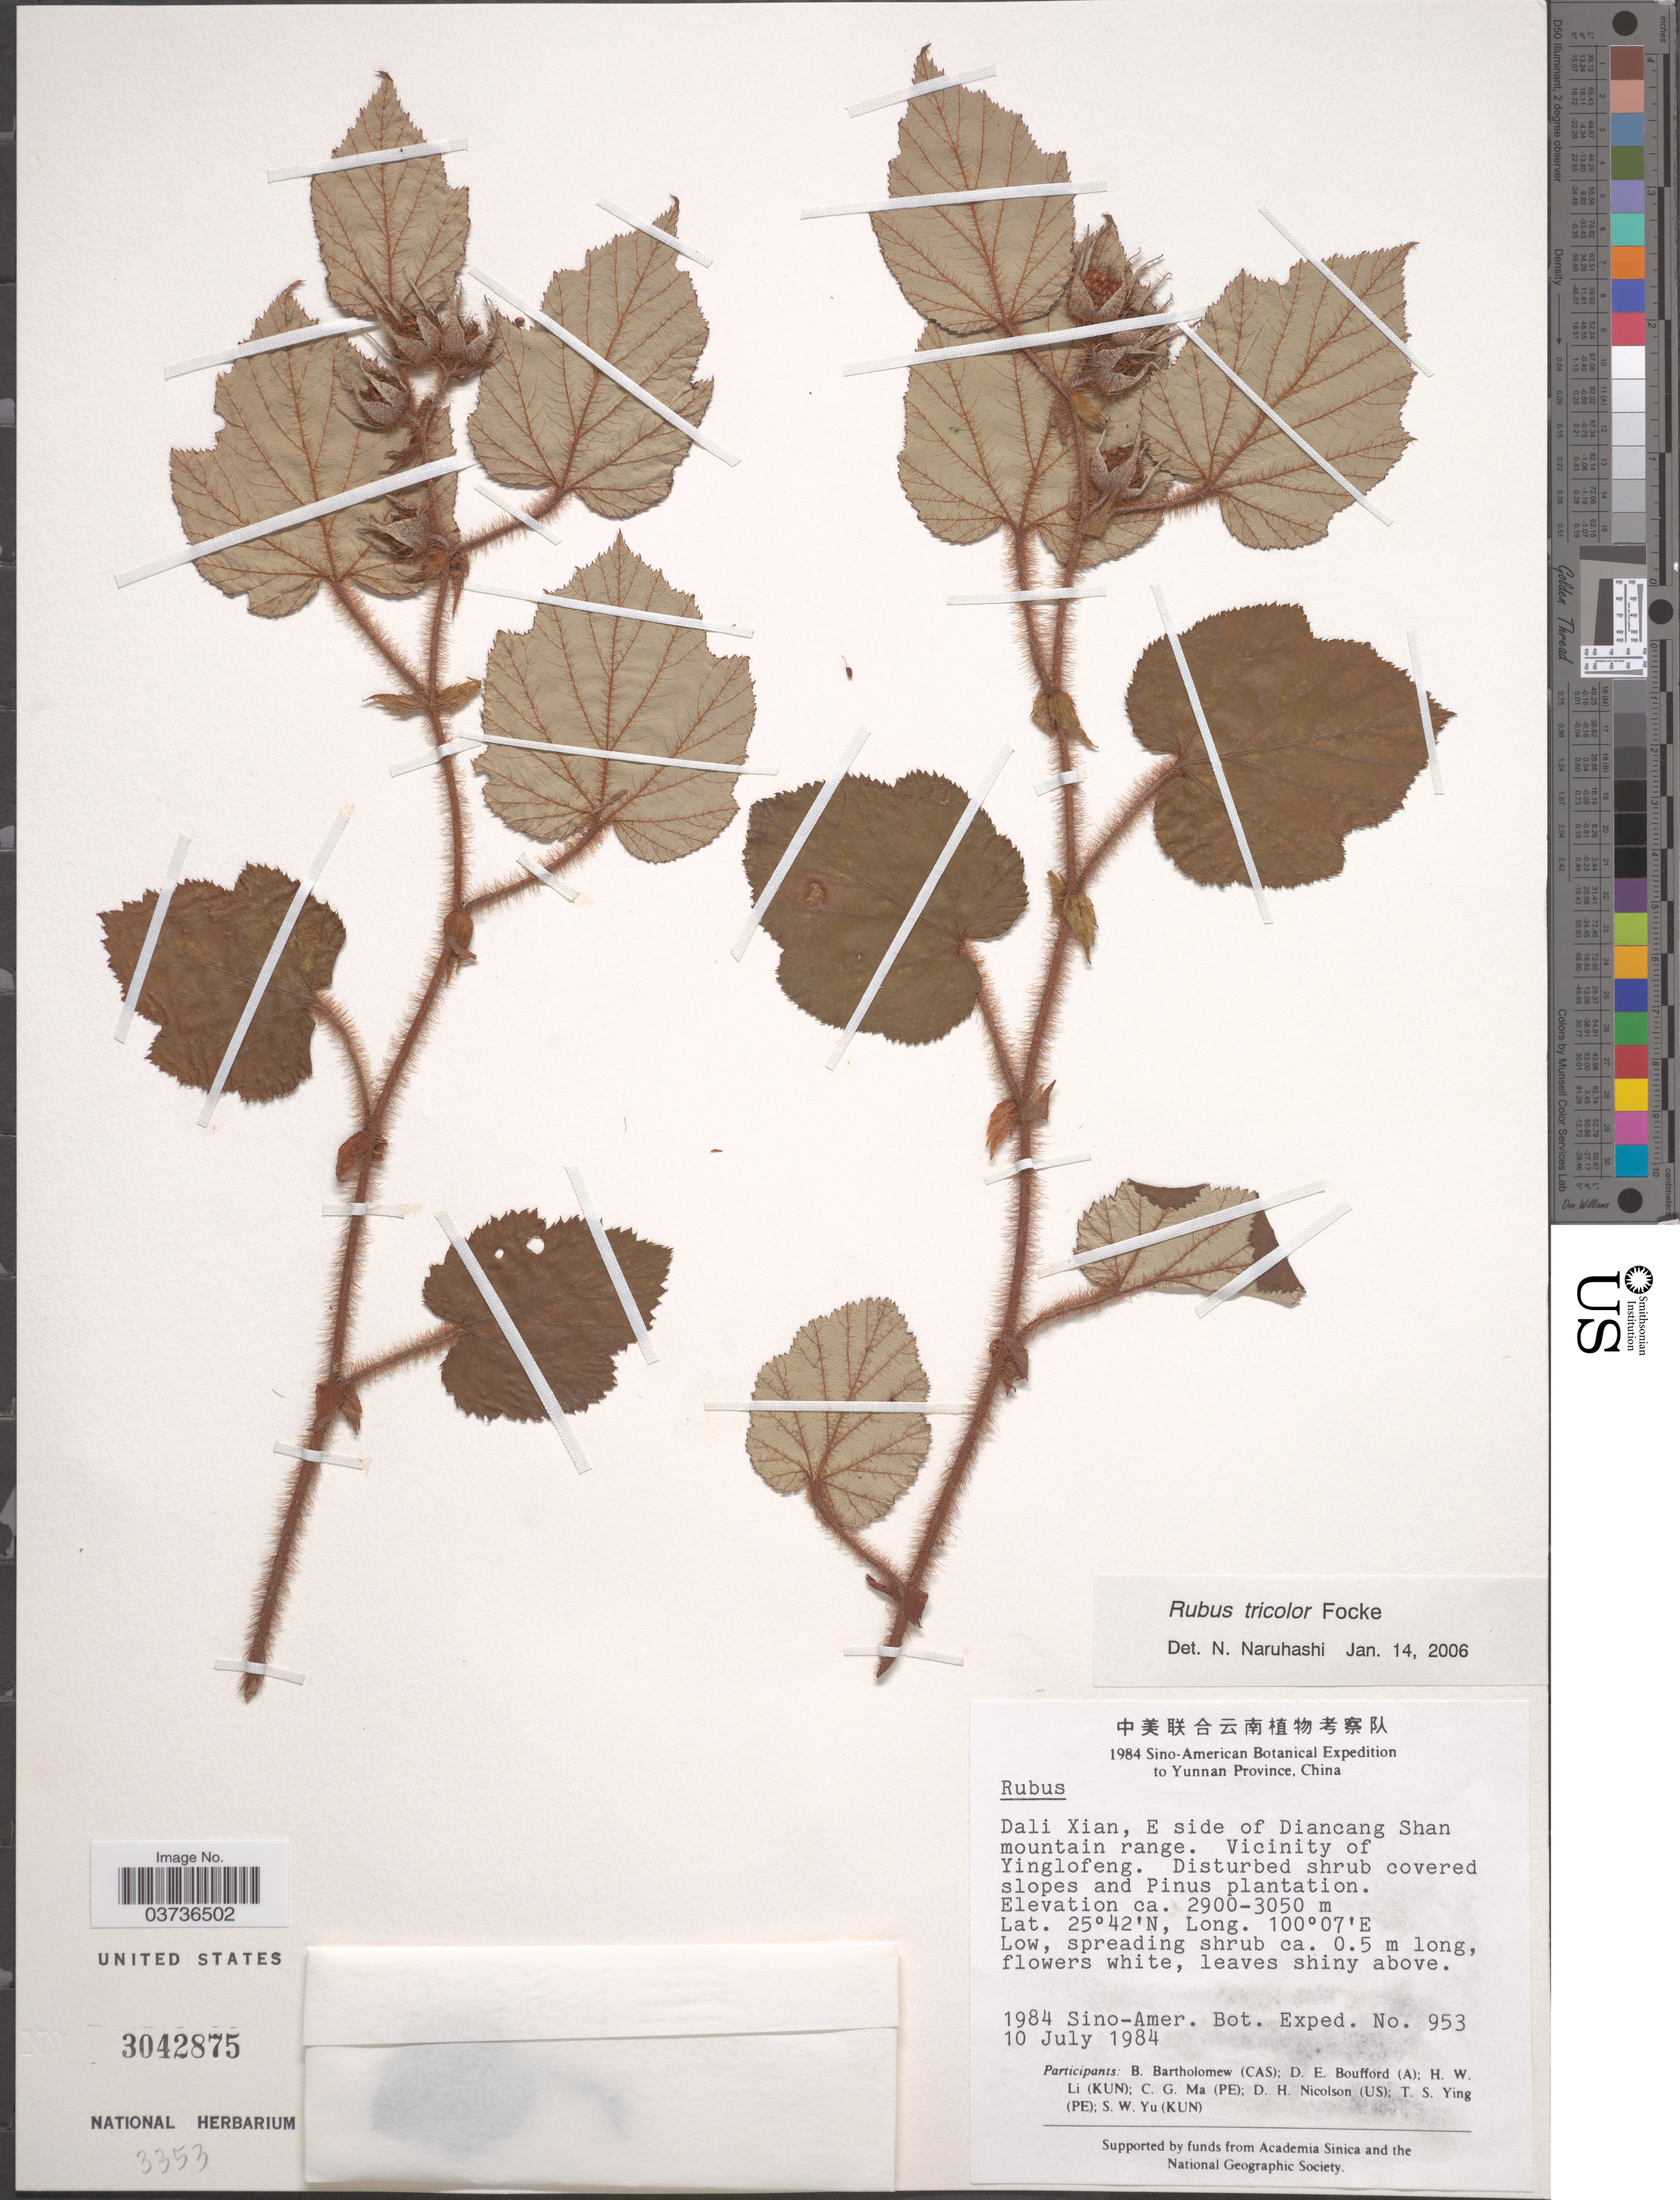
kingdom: Plantae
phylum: Tracheophyta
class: Magnoliopsida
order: Rosales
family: Rosaceae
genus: Rubus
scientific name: Rubus tricolor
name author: Focke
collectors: Sino-Amer. Bot. Exped. 1984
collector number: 953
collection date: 1984-07-10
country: China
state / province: Yunnan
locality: Dali Xian, E side of Diancang Shan mountain range. Vicinity of Yinglofeng.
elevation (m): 2900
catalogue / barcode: US 3042875